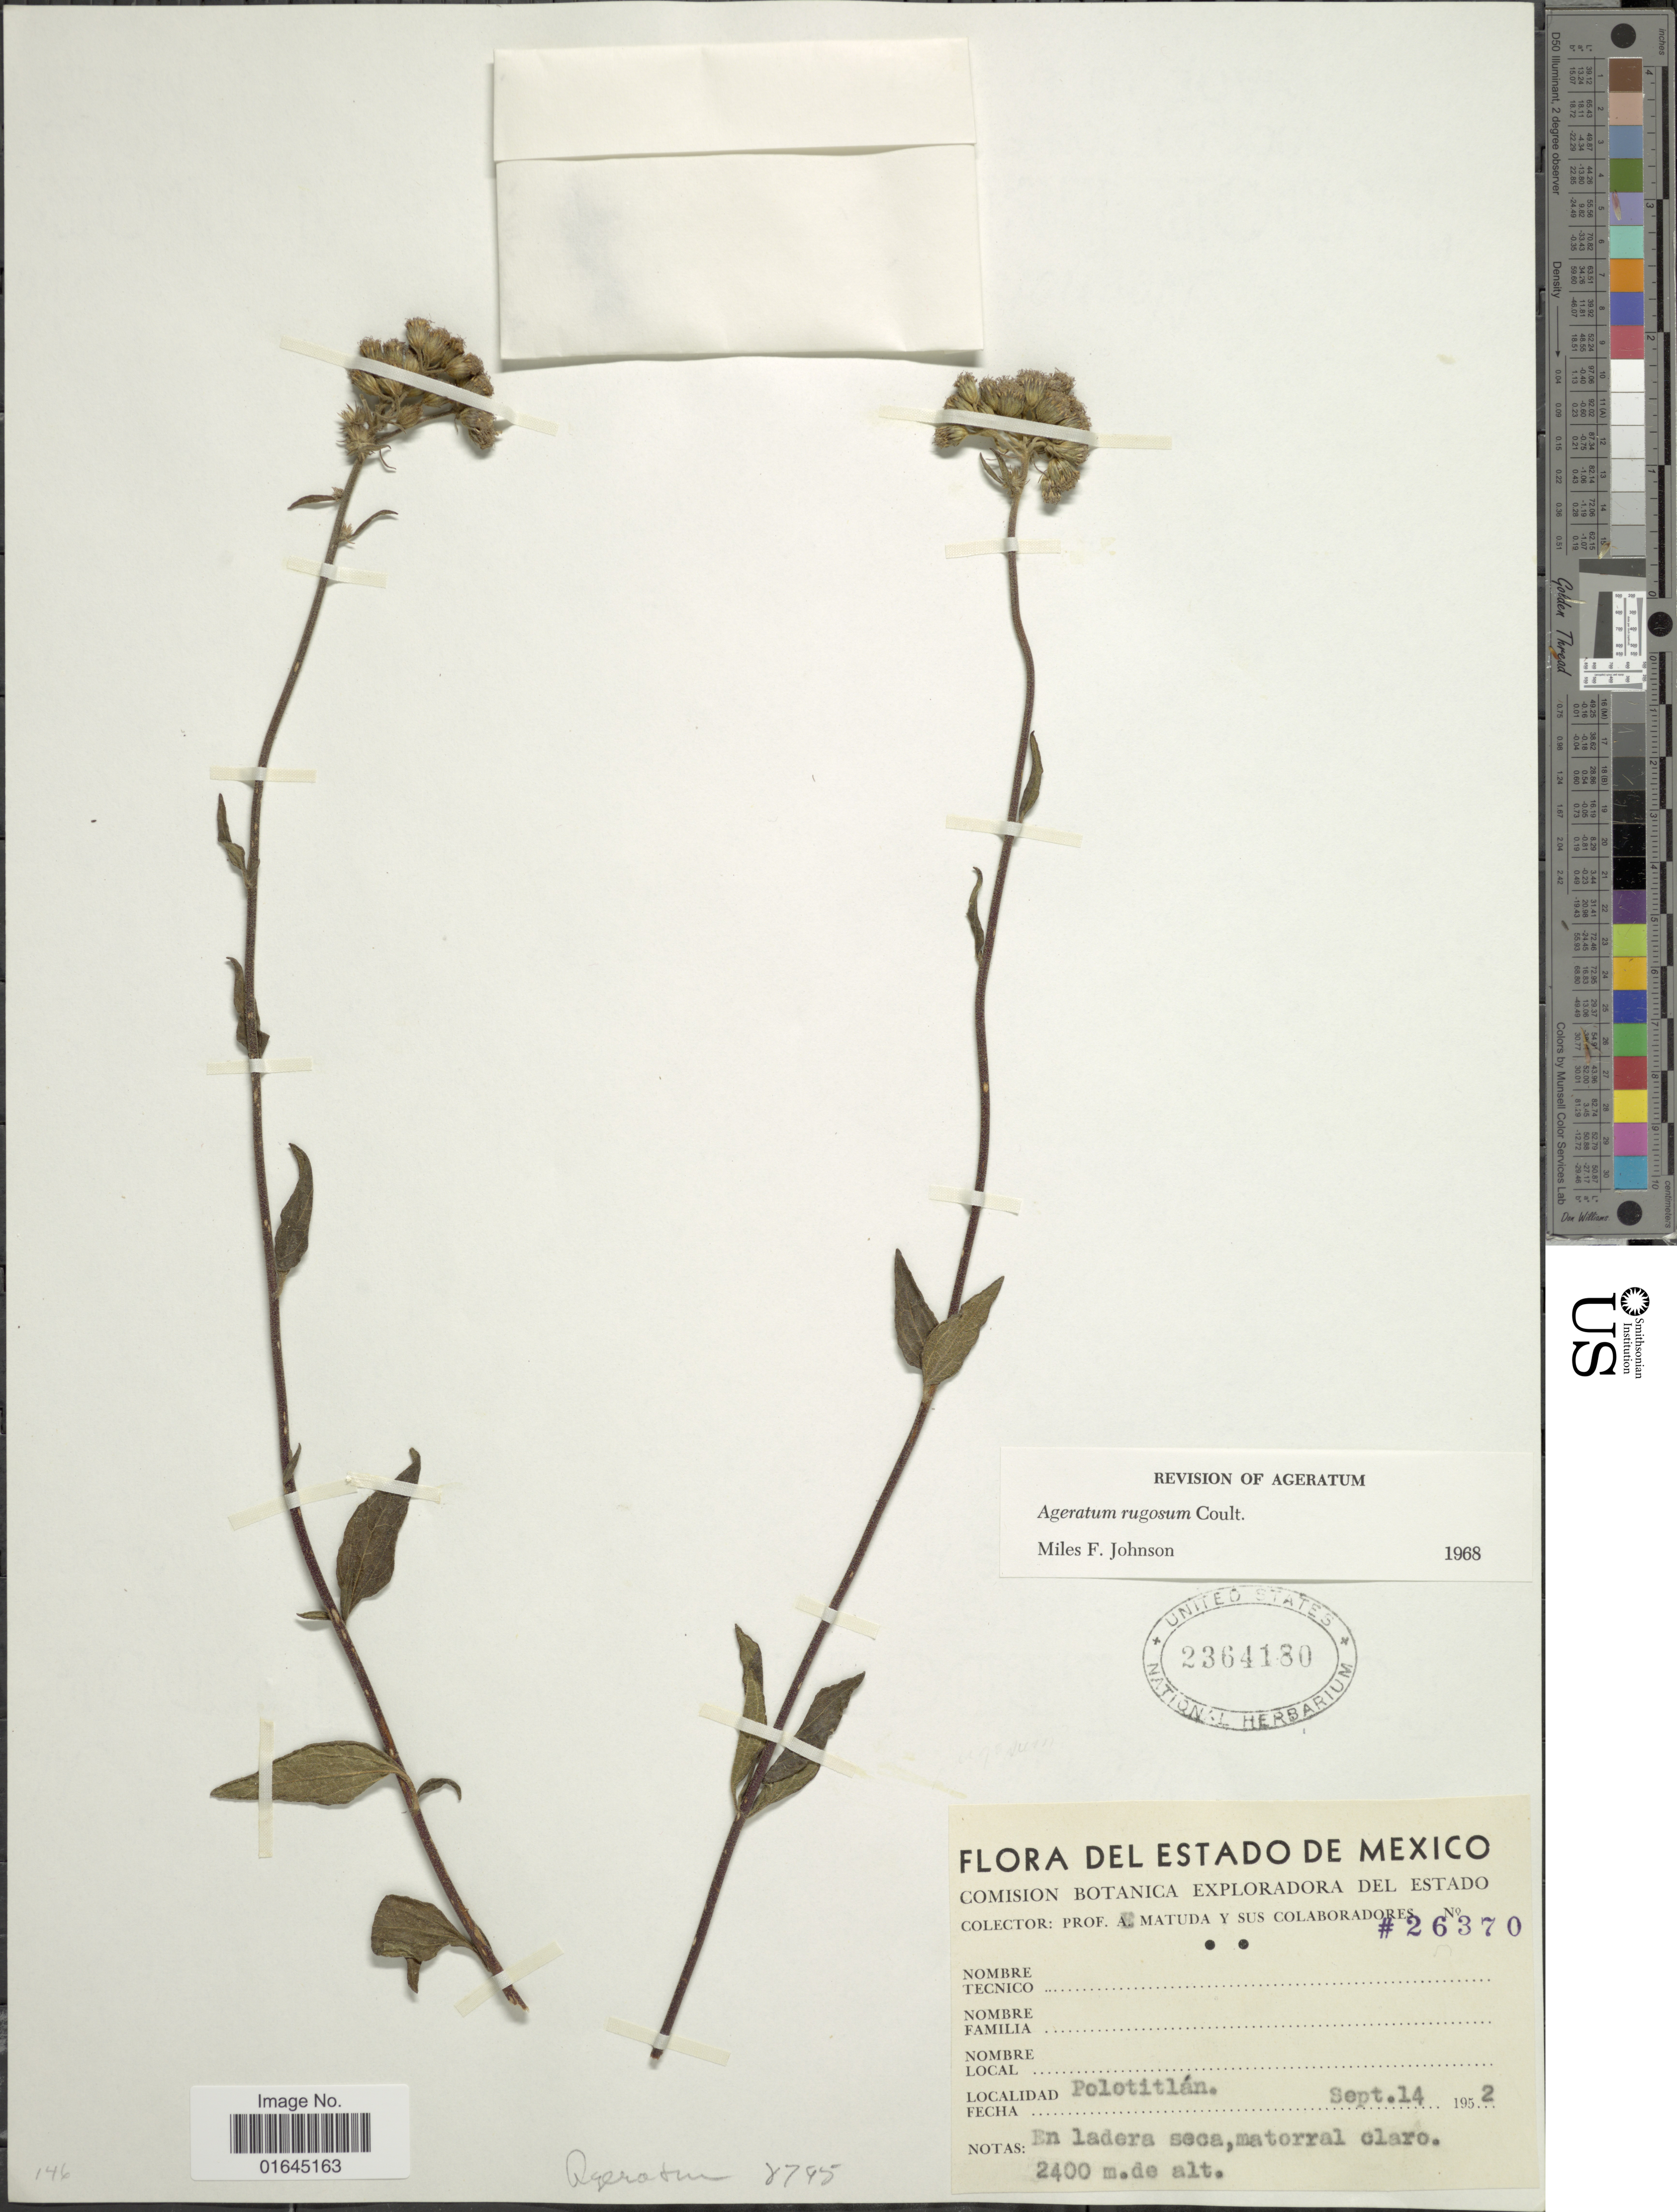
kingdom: Plantae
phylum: Tracheophyta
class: Magnoliopsida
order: Asterales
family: Asteraceae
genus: Ageratum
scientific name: Ageratum sp.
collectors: A. Matuda & et al.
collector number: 26370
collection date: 1952-09-14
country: Mexico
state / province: México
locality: Del estado de Mexico.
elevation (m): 2400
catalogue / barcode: US 2364180